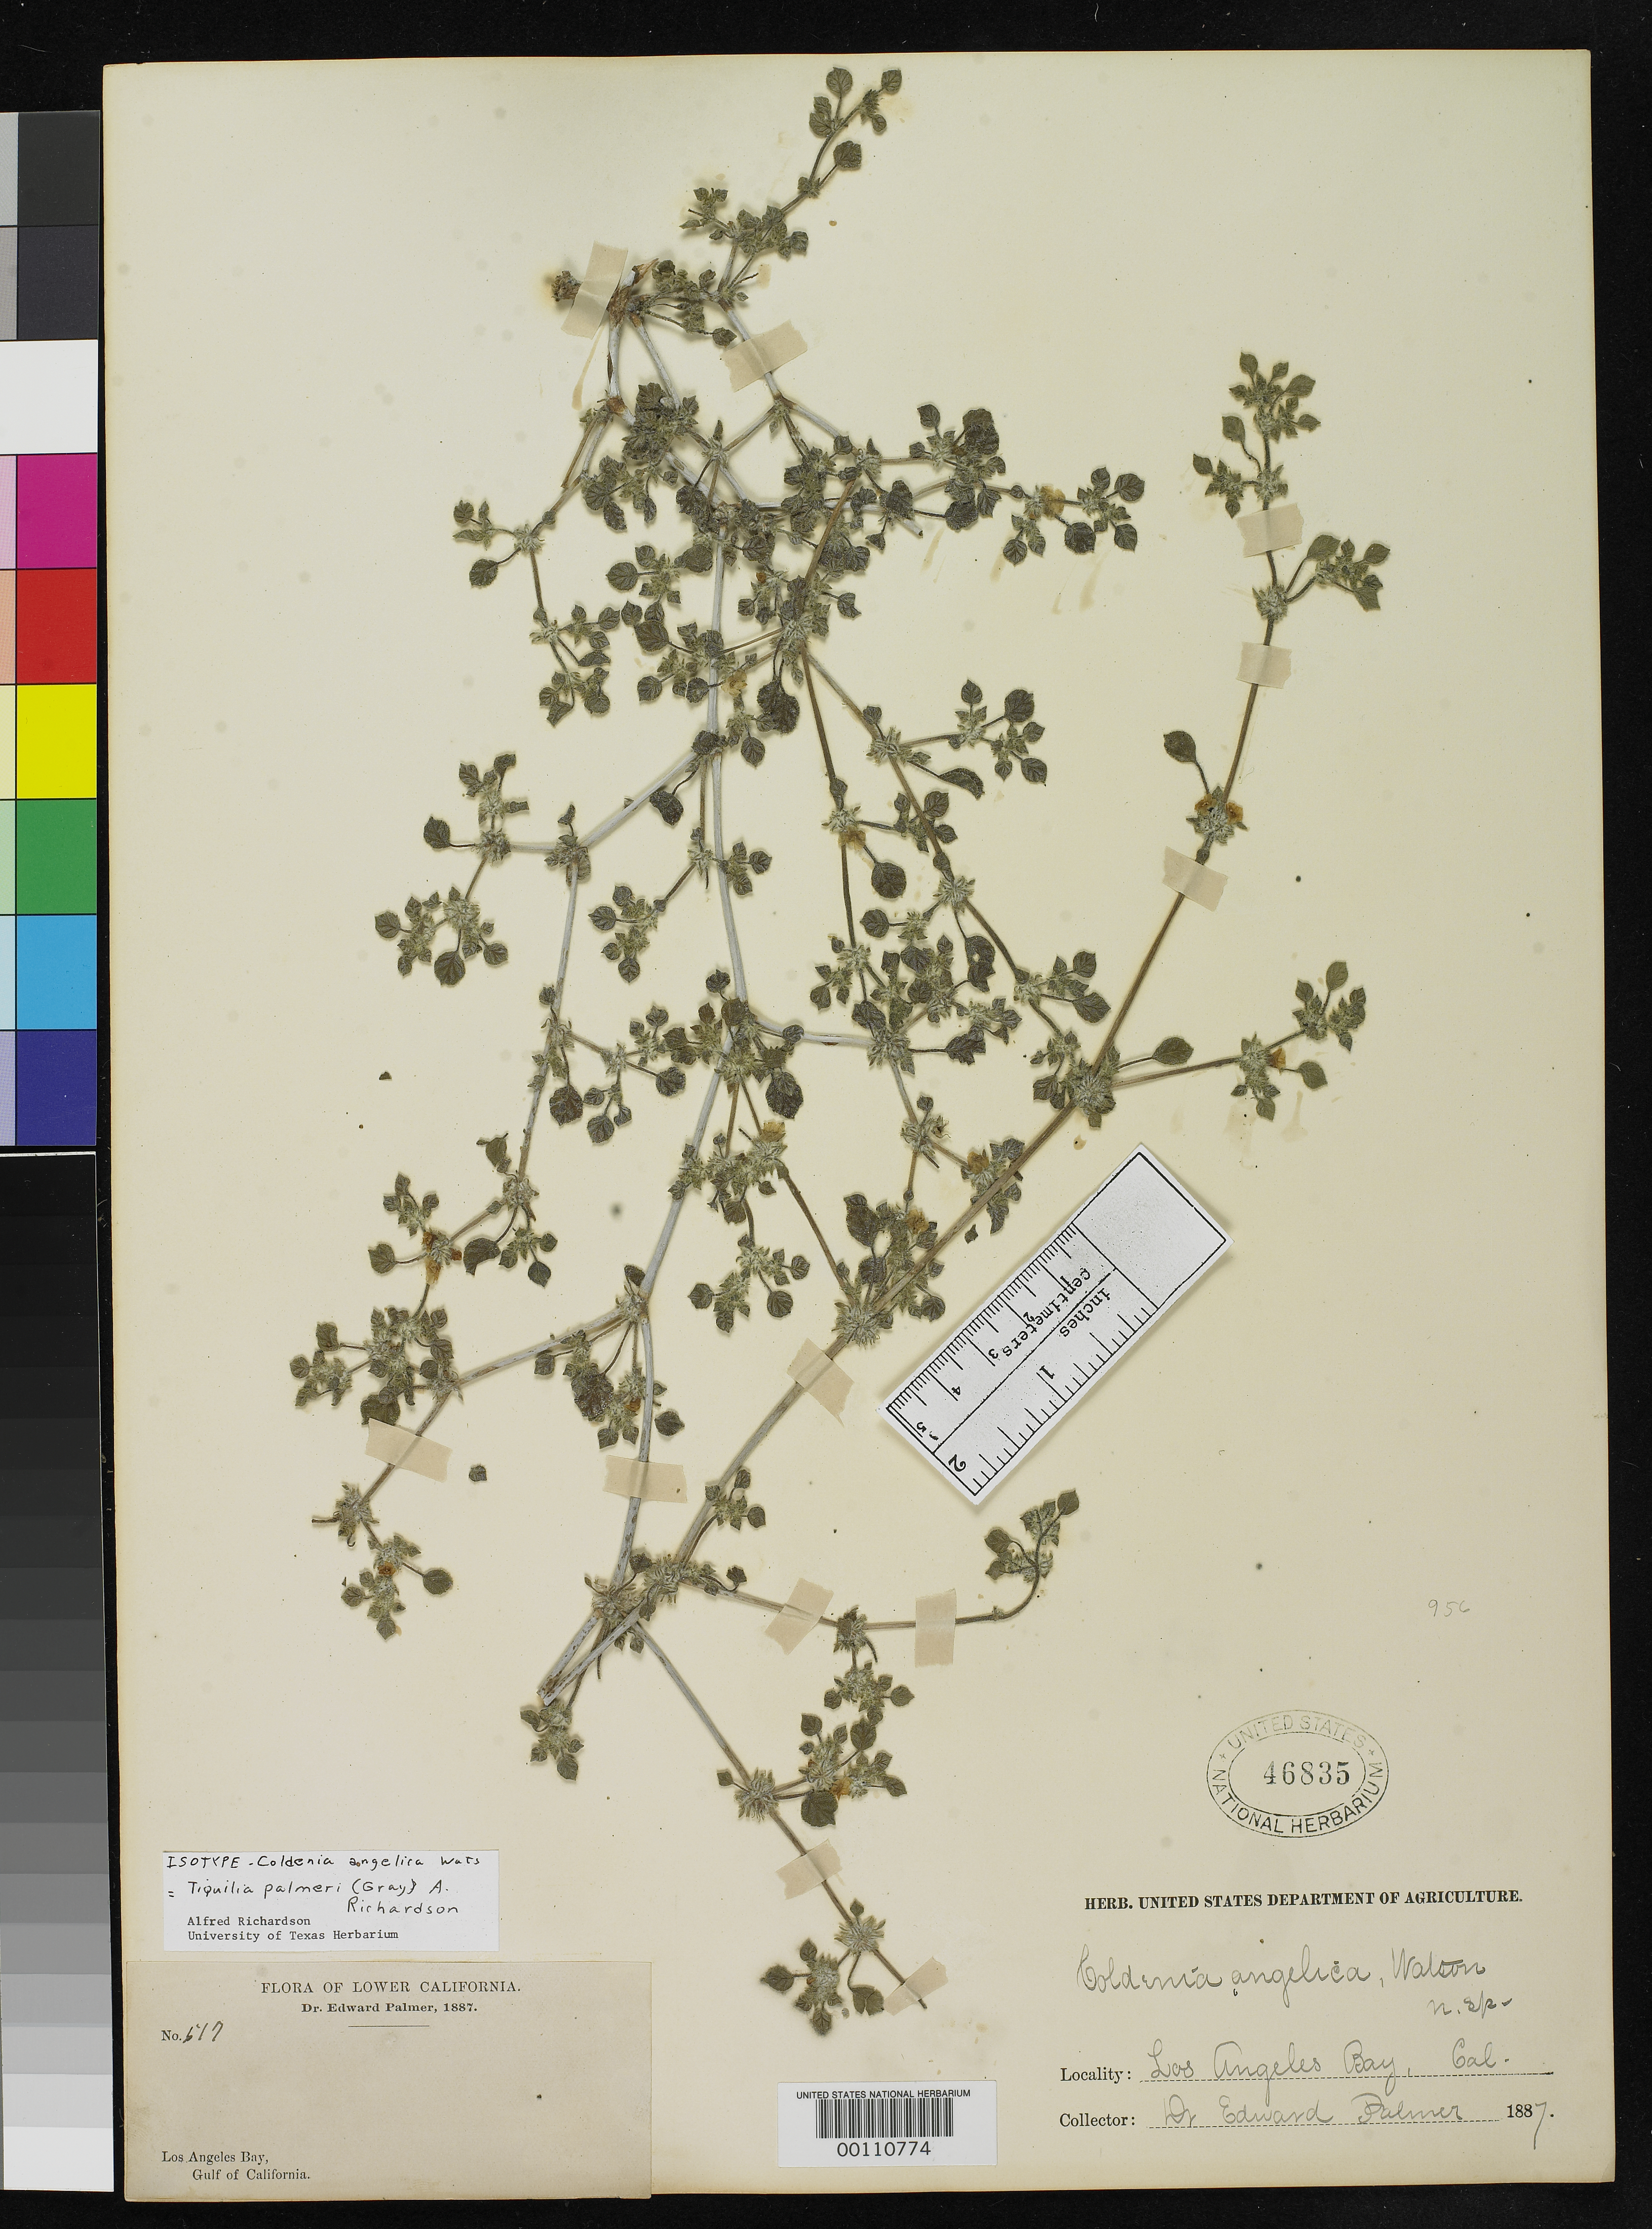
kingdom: Plantae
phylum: Tracheophyta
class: Magnoliopsida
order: Boraginales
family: Coldeniaceae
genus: Coldenia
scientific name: Coldenia angelica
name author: S. Watson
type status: Isotype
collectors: E. Palmer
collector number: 517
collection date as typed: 1887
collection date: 1887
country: Mexico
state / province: Baja California Norte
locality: Los Angeles Bay, Gulf of California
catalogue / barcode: US 46835